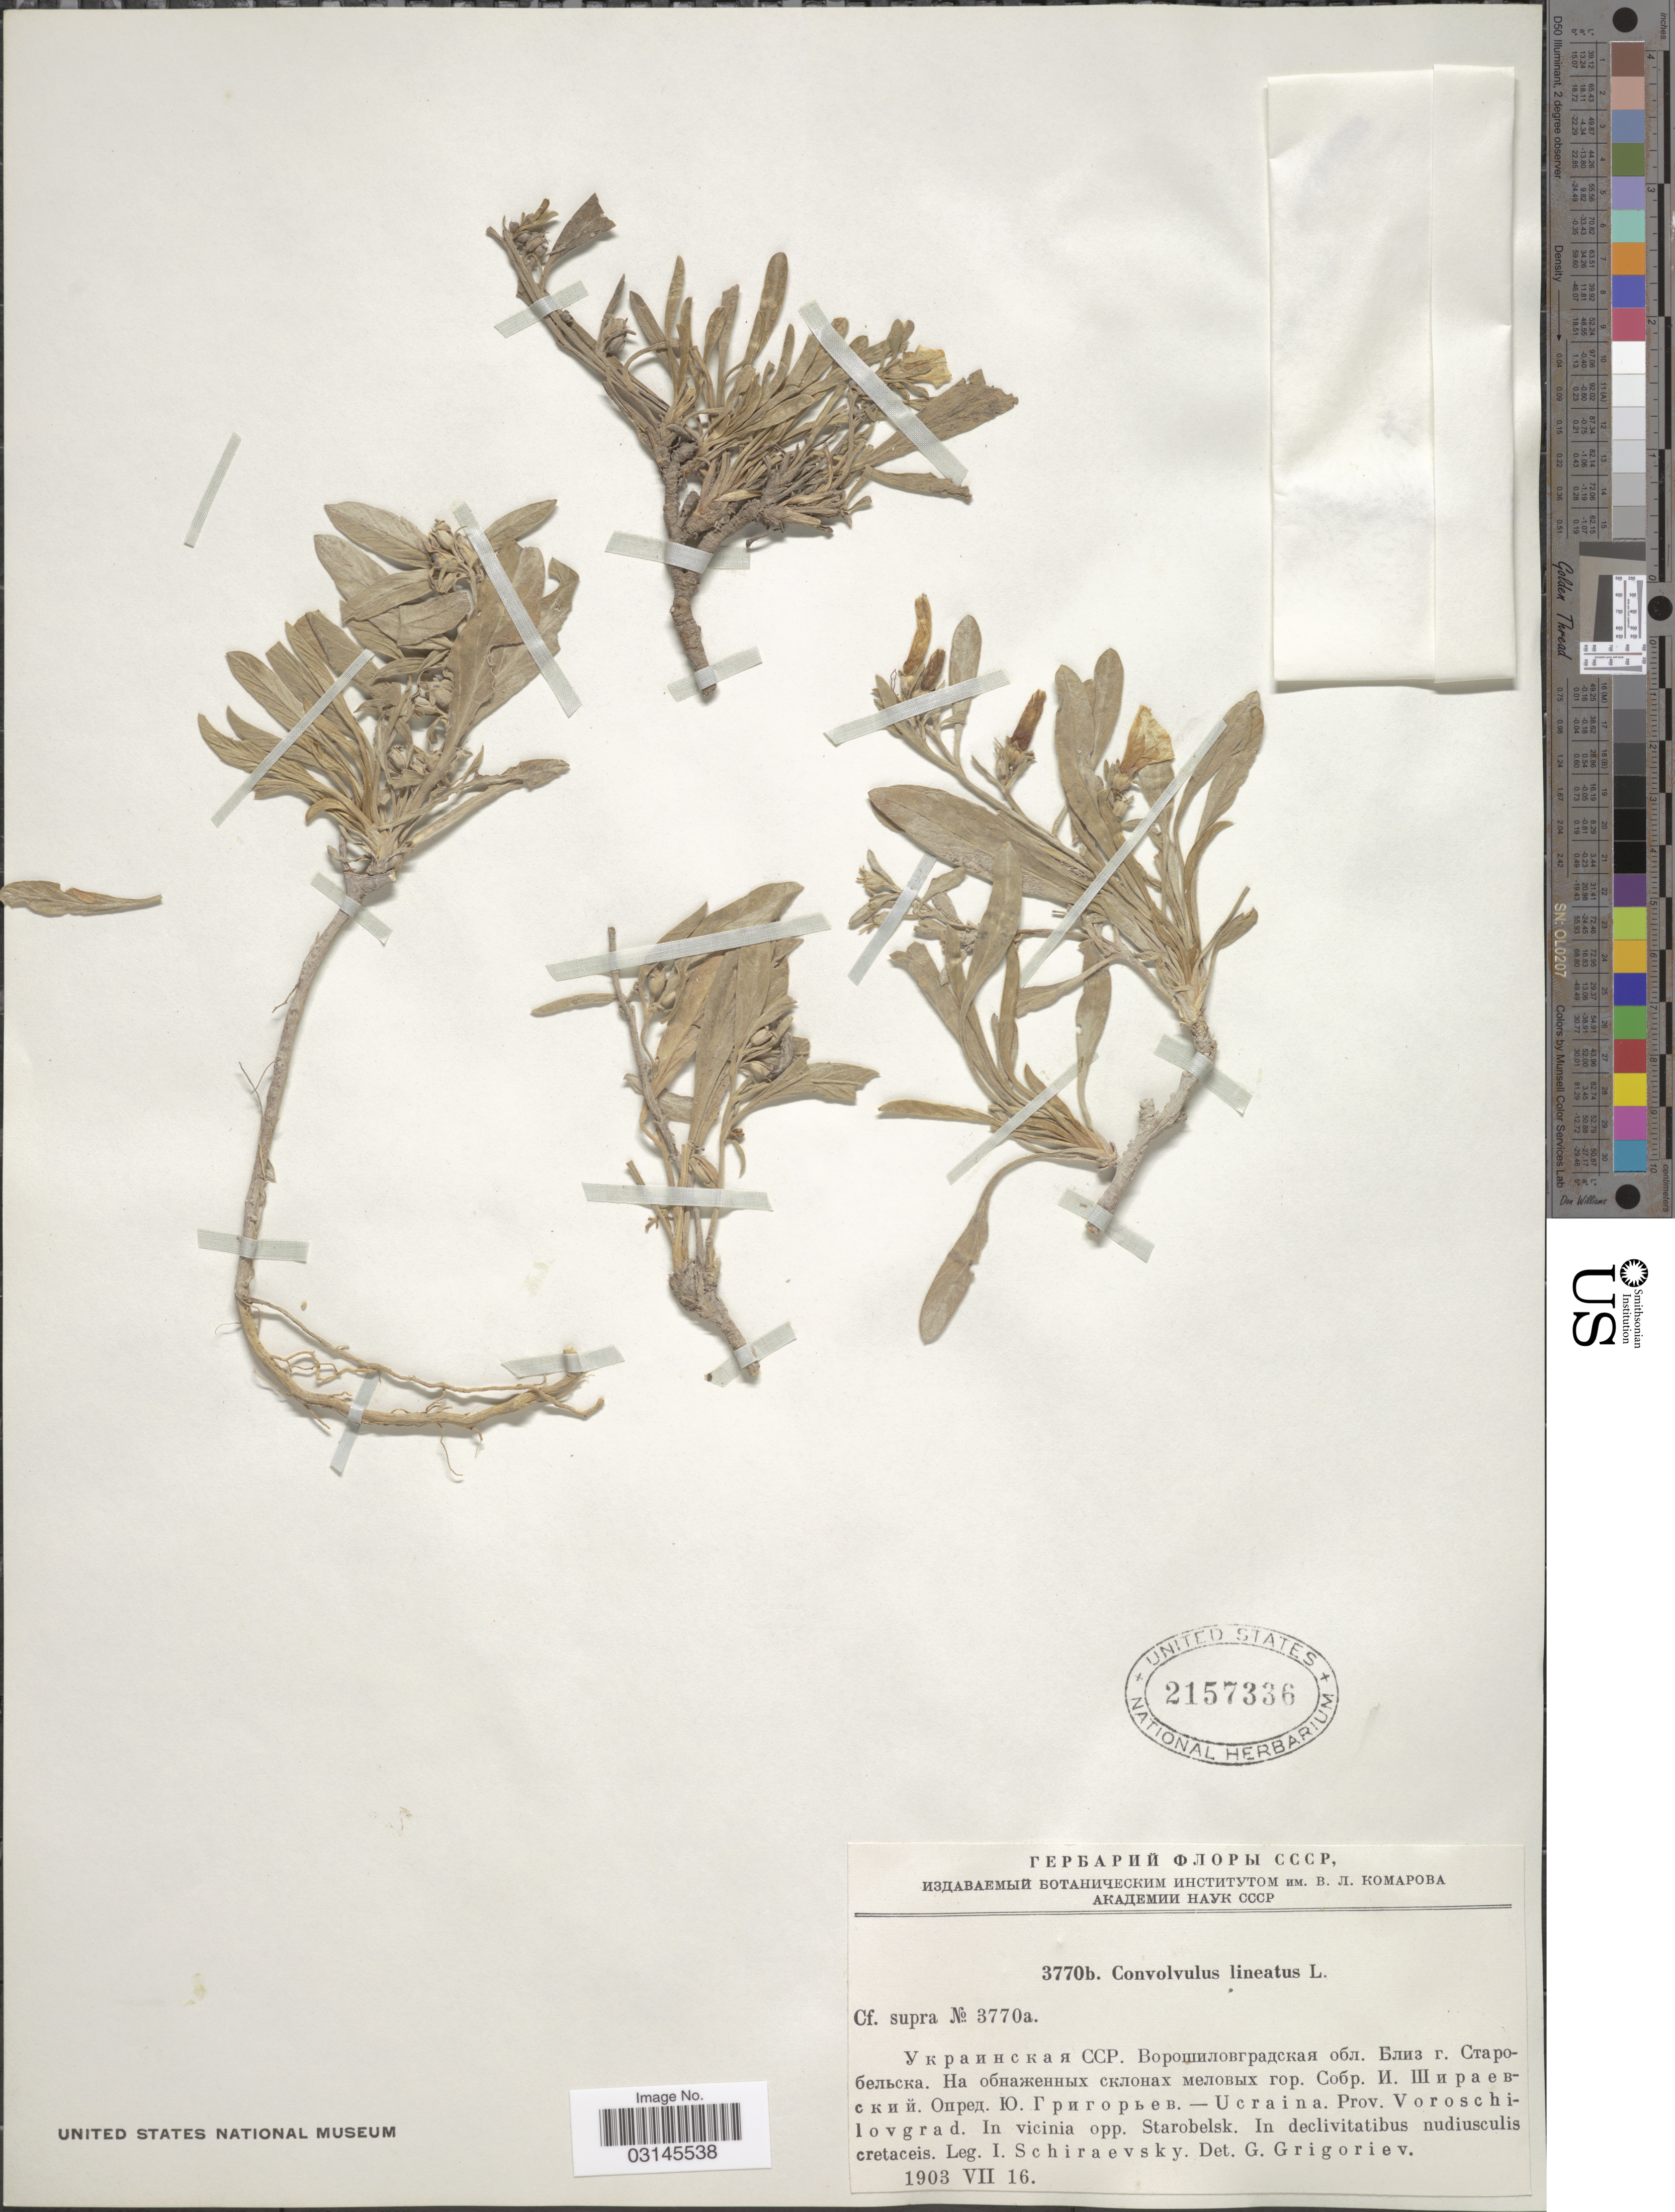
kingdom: Plantae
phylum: Tracheophyta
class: Magnoliopsida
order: Solanales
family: Convolvulaceae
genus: Convolvulus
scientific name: Convolvulus lineatus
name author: L.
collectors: I. Schiraevsky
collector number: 3770b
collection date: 1903-07-16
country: Ukraine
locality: Prov. Voroschilovgrad. In vicinia opp. Starobelsk.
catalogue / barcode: US 2157336